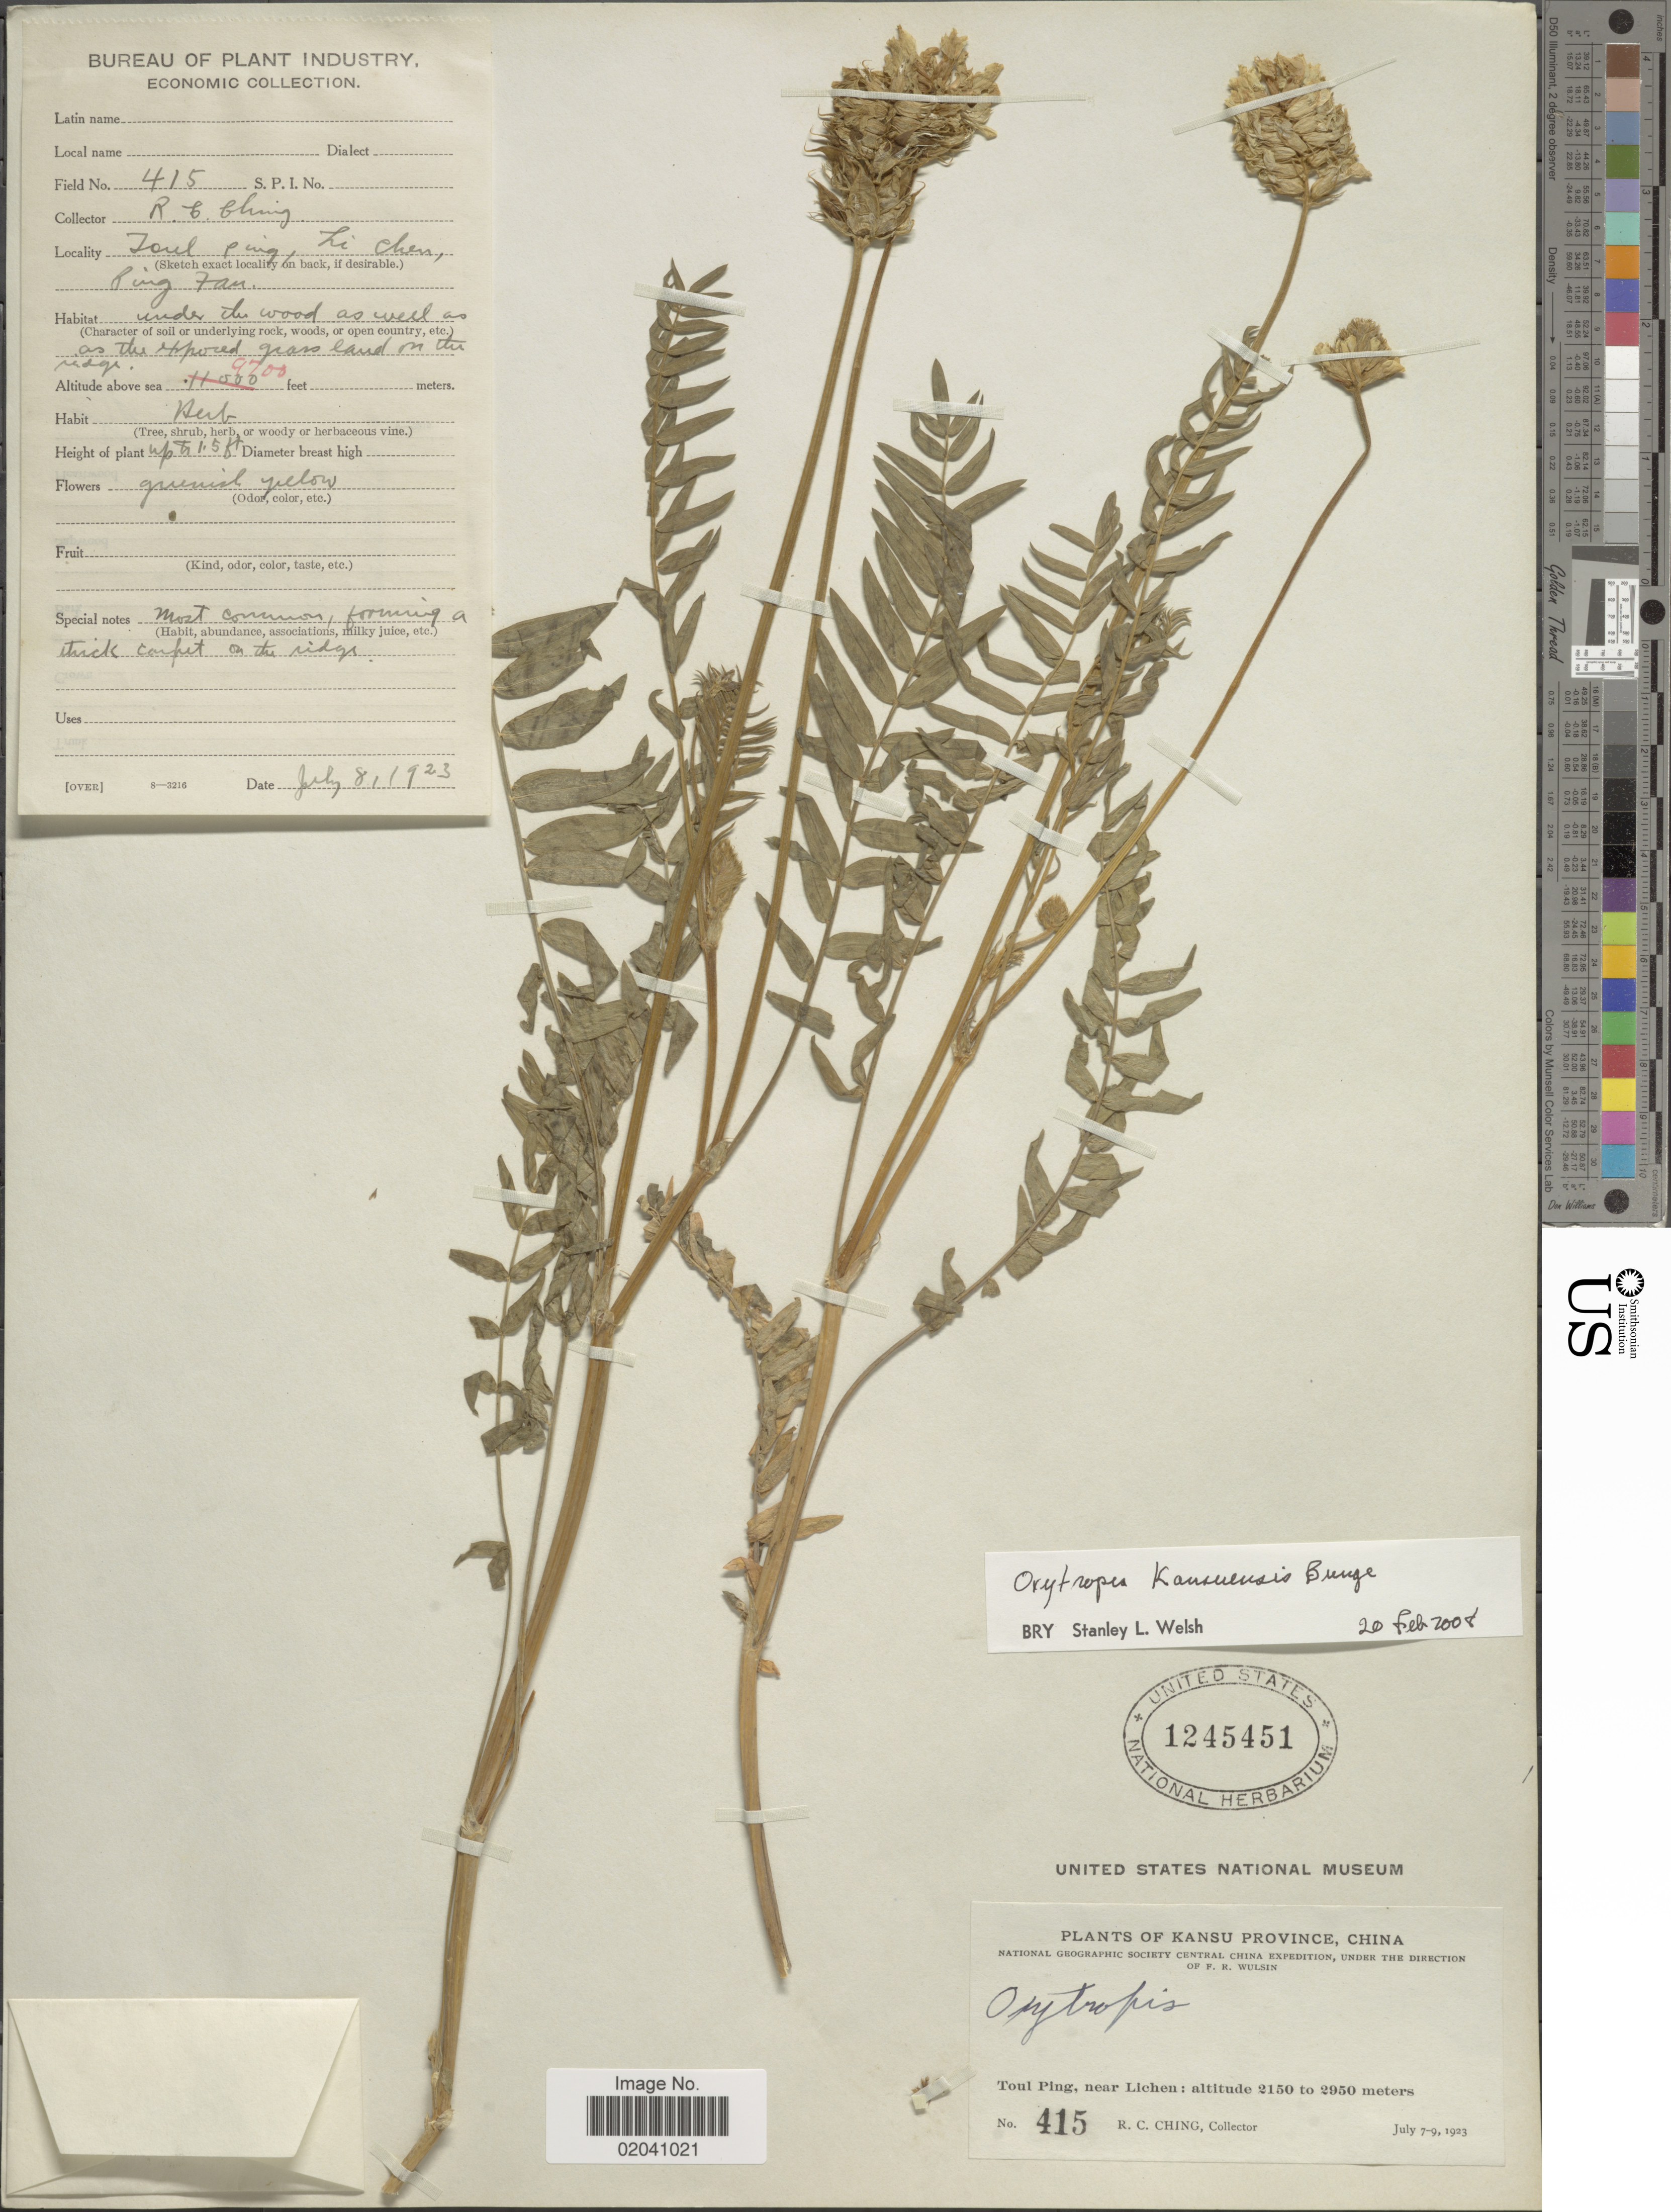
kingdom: Plantae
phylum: Tracheophyta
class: Magnoliopsida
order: Fabales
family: Fabaceae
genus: Oxytropis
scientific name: Oxytropis kansuensis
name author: Bunge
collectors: R. C. Ching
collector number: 415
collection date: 1923-07-07/1923-07-09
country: China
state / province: Gansu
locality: Toul Ping, near Lichen, Ping Fan.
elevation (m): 2957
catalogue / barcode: US 1245451